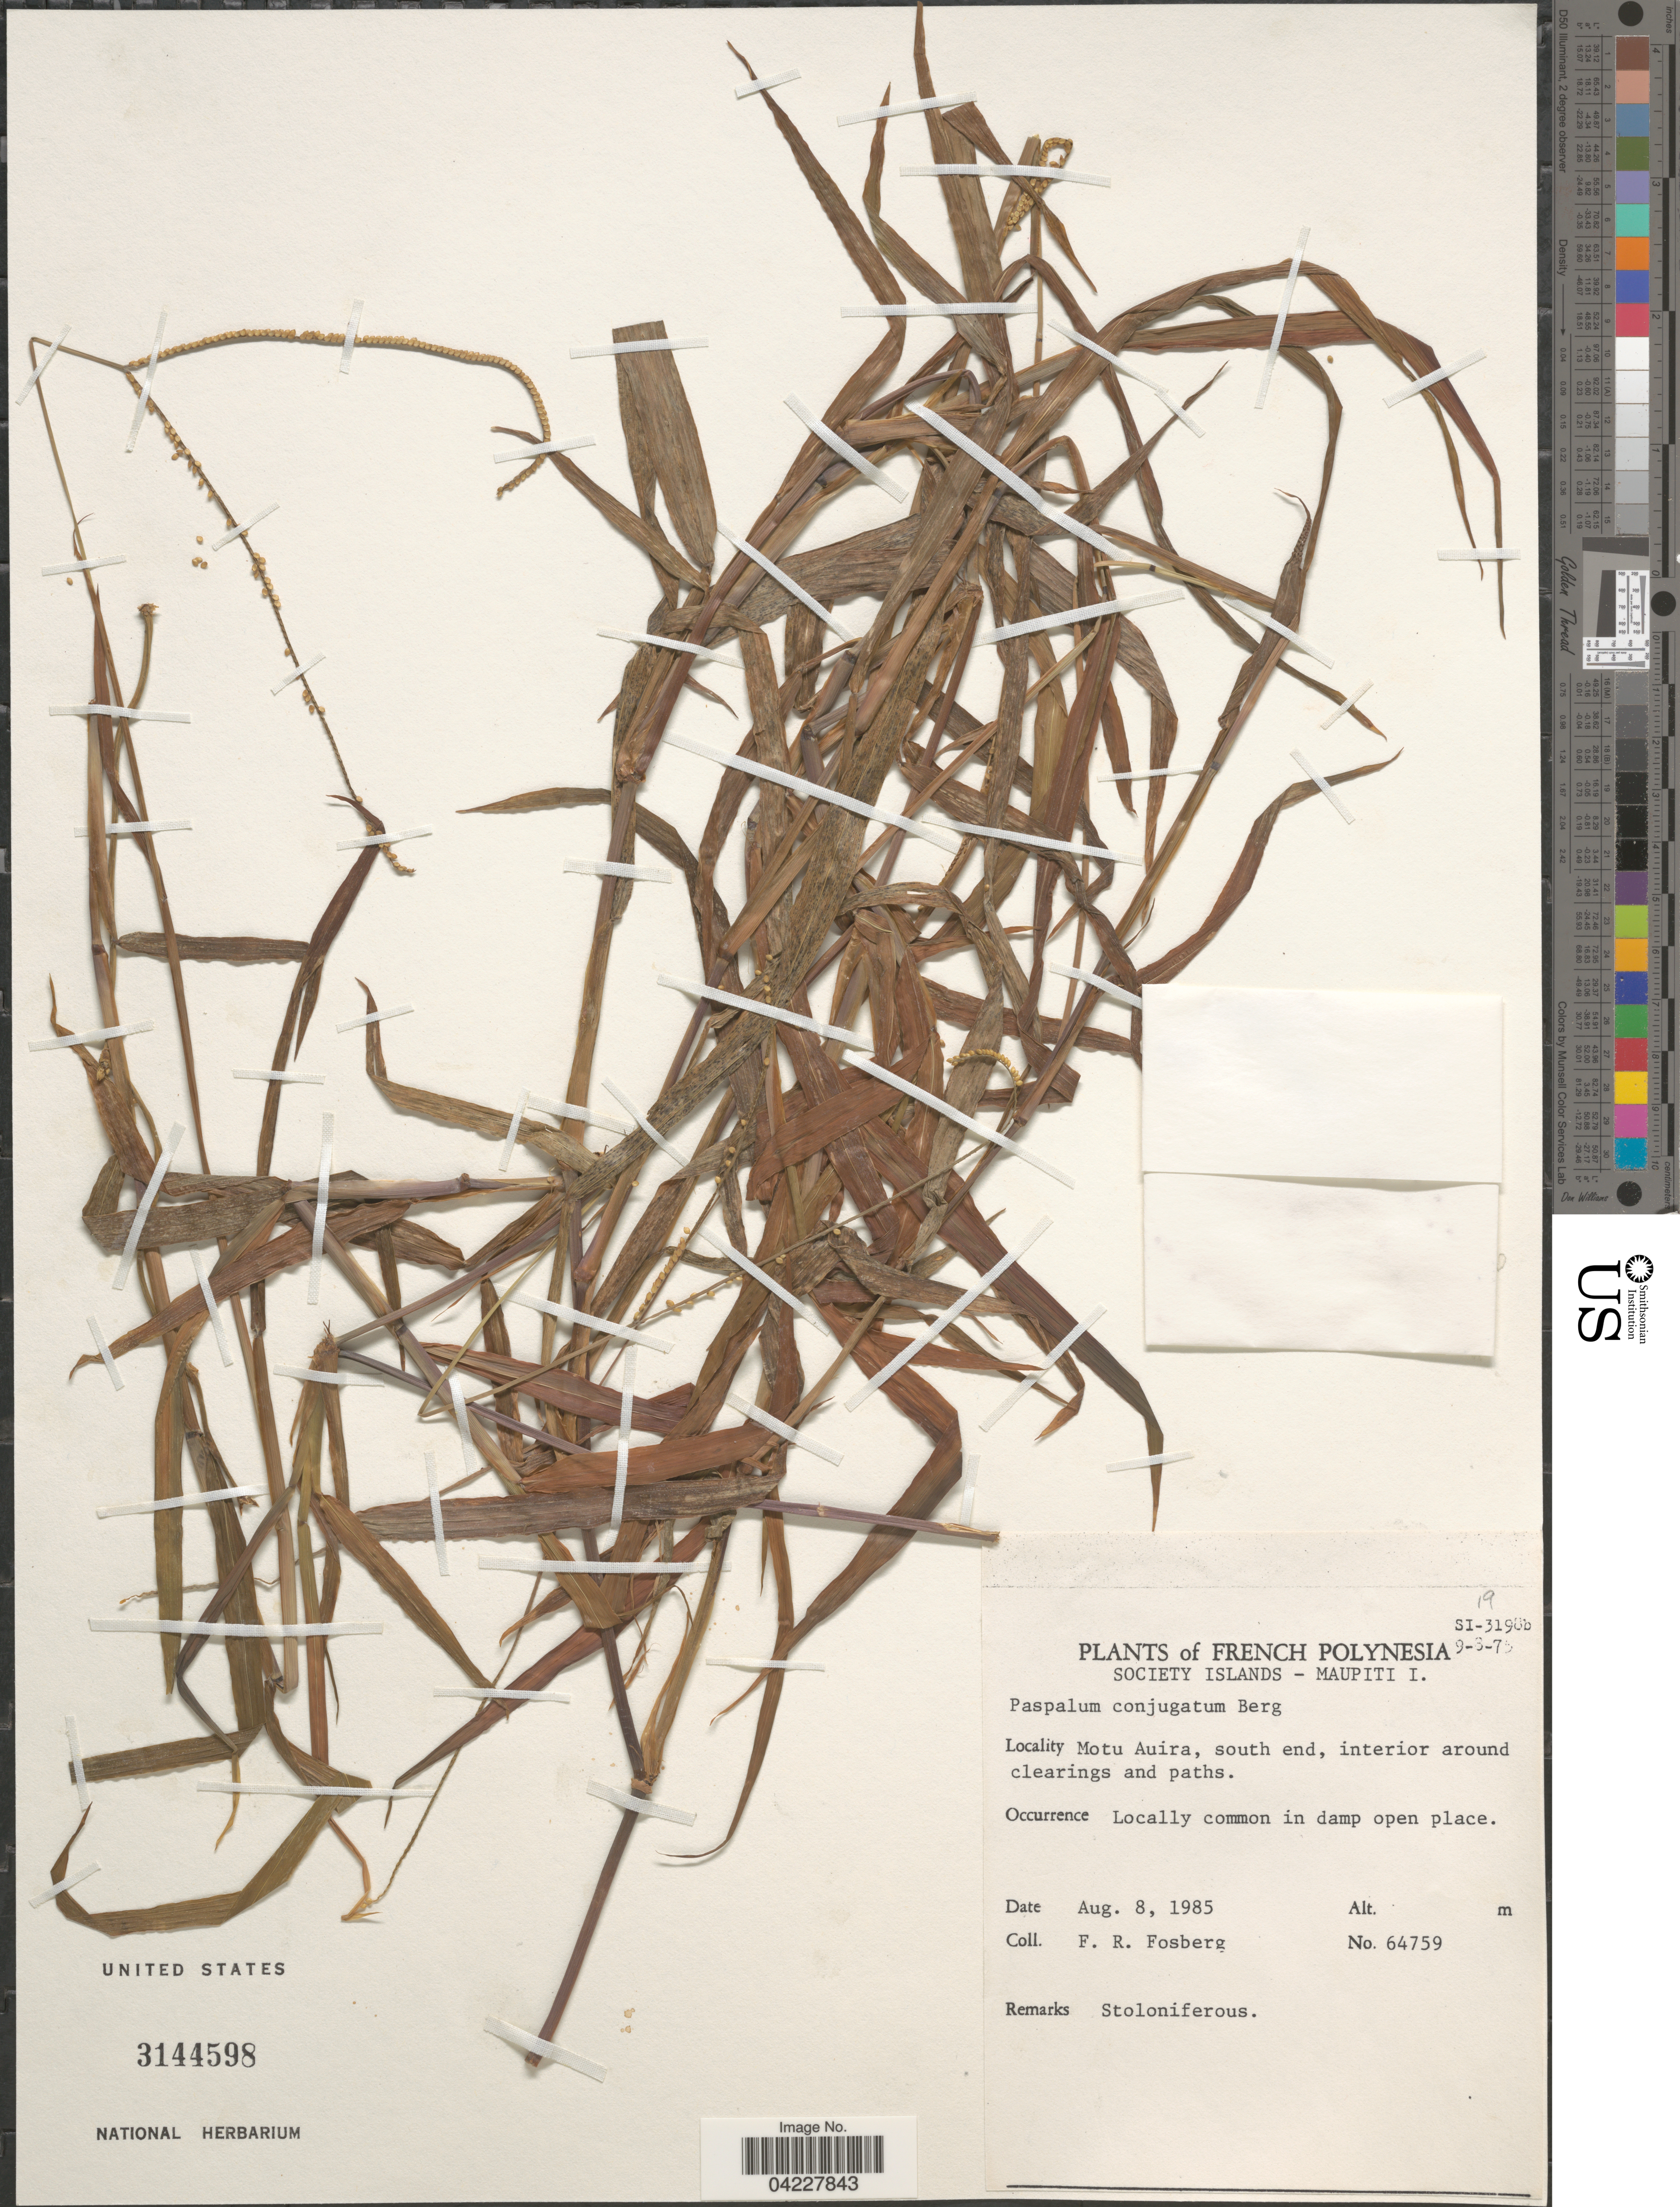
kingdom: Plantae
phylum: Tracheophyta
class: Liliopsida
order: Poales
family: Poaceae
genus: Paspalum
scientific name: Paspalum conjugatum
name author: P.J. Bergius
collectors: F. R. Fosberg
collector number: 64759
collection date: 1985-08-08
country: French Polynesia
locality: Society Islands - Maupiti I. Motu Auira, south end, interior around clearings and paths.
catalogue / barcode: US 3144598